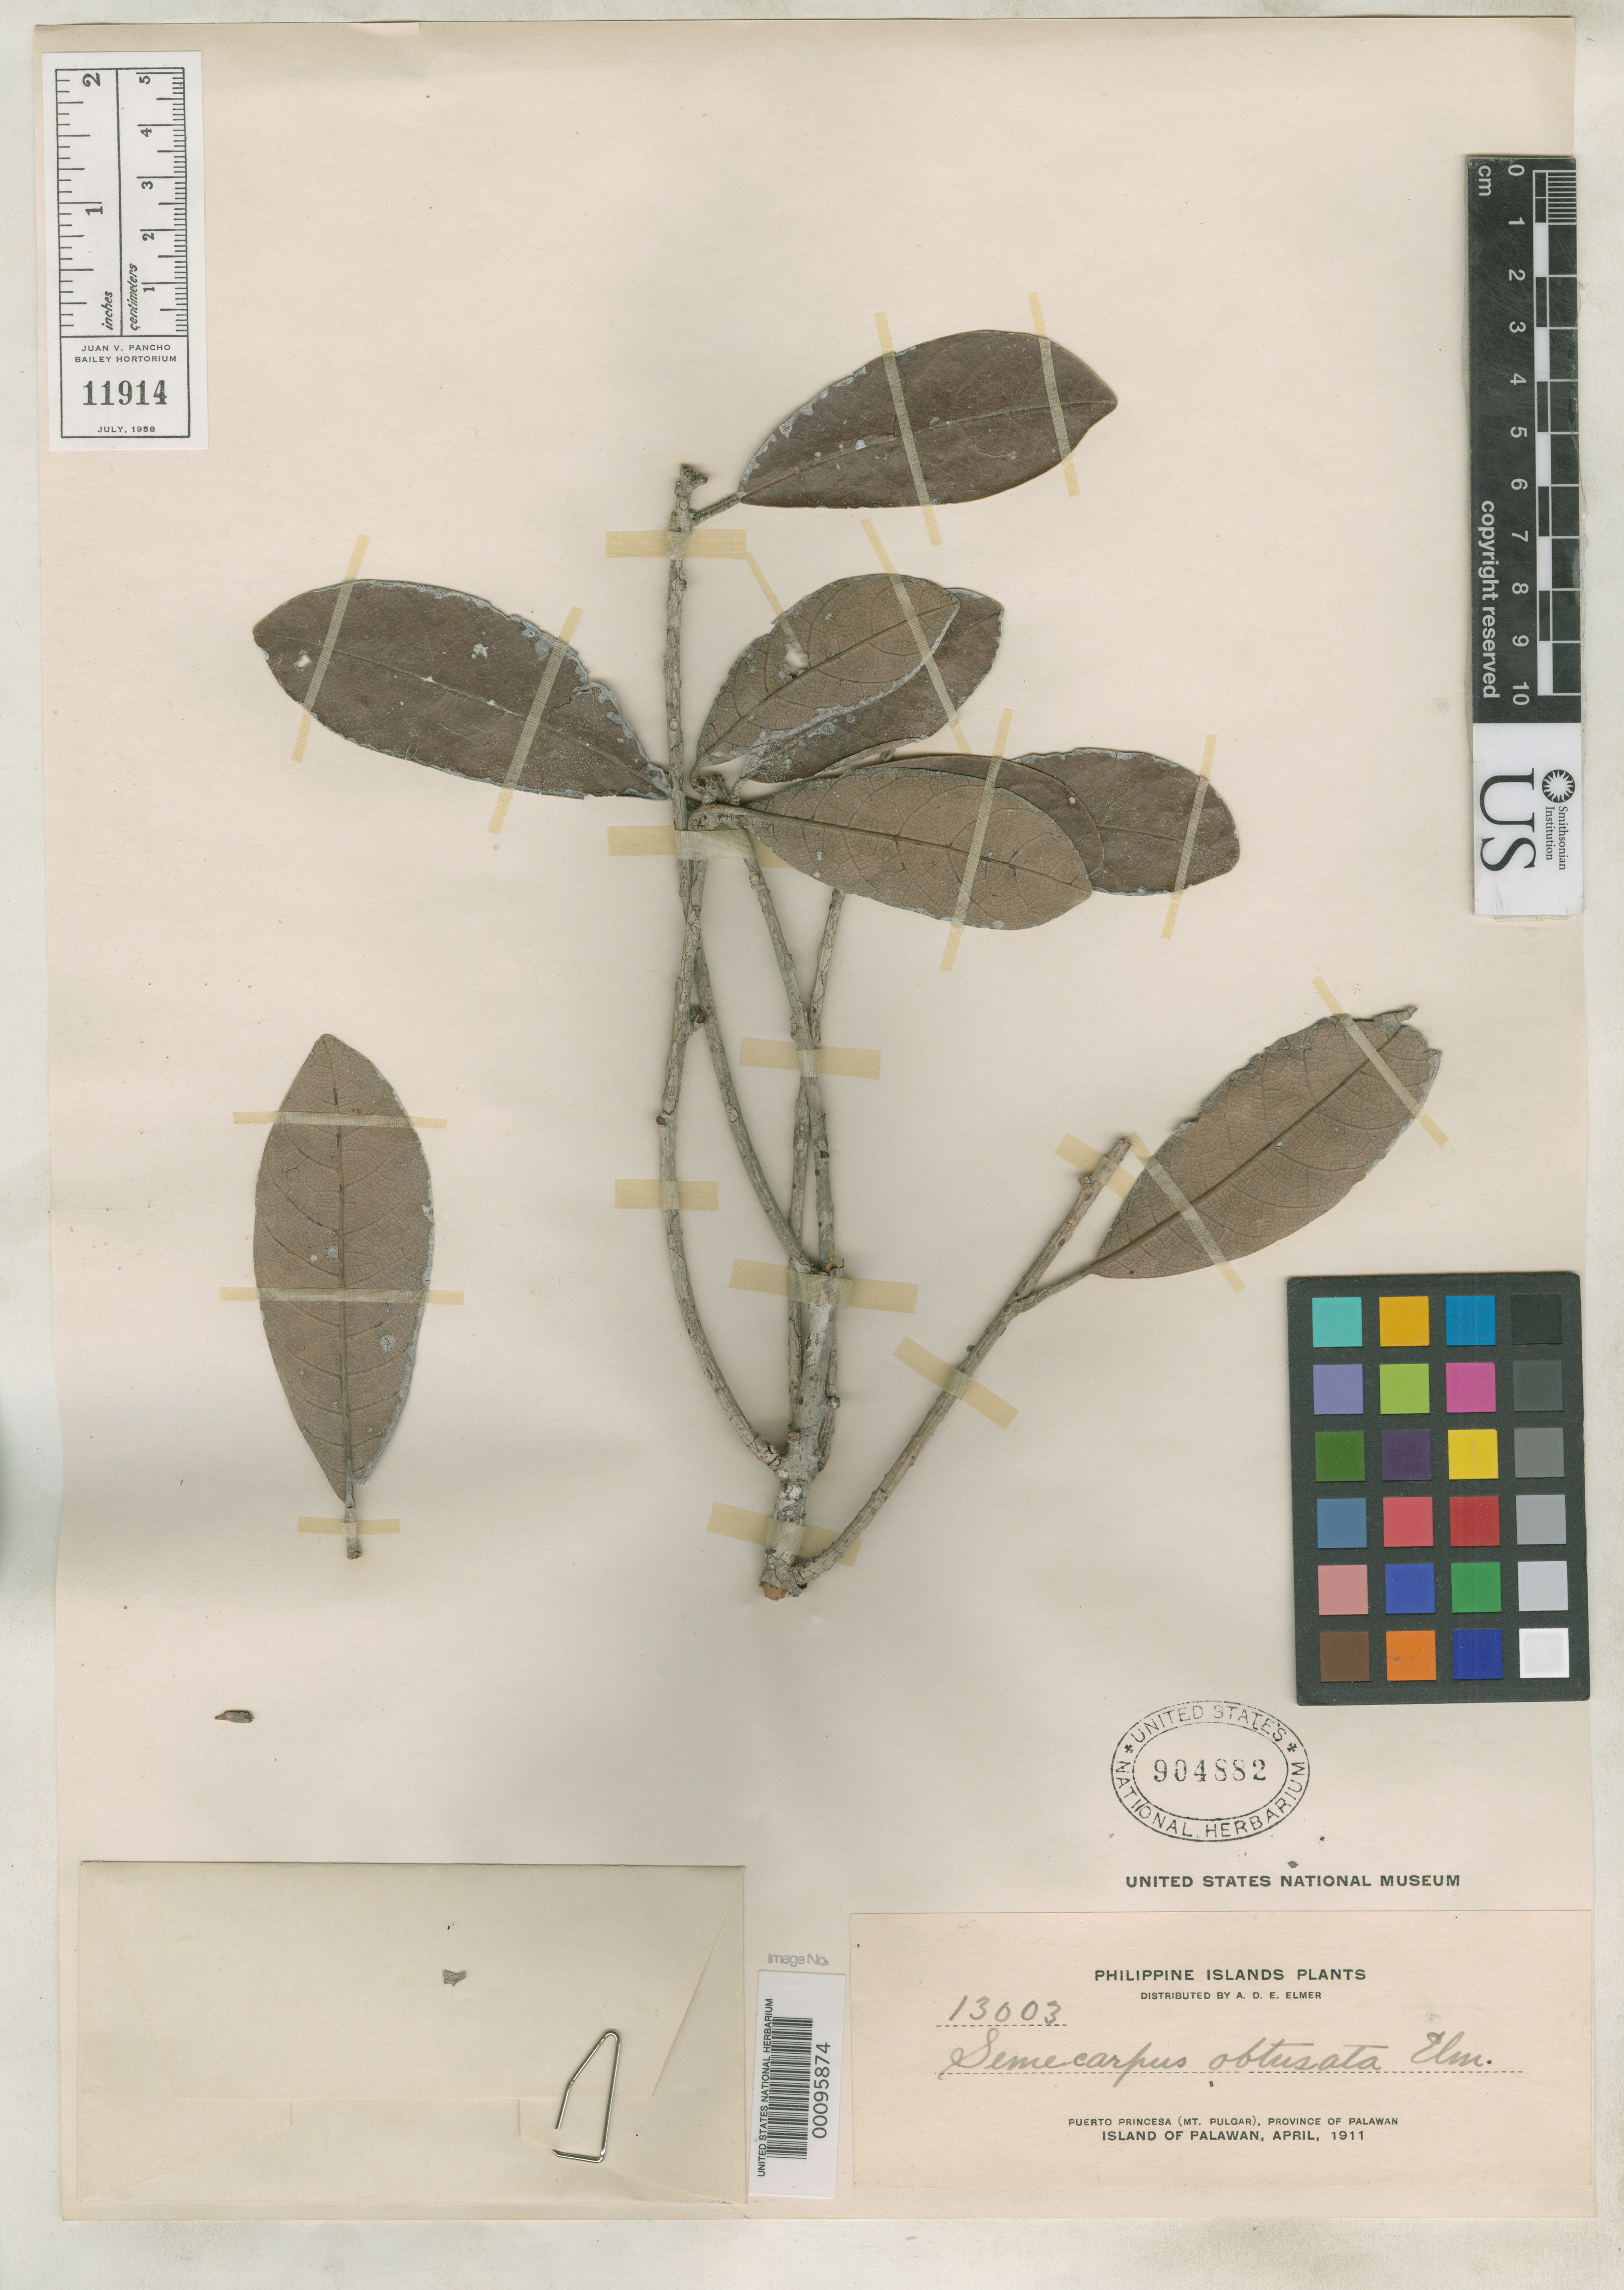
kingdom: Plantae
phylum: Tracheophyta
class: Magnoliopsida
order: Sapindales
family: Anacardiaceae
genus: Semecarpus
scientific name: Semecarpus obtusatus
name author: Elmer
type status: Isotype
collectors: A. D. E. Elmer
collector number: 13003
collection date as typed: Apr 1911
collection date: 1911-04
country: Philippines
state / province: Mimaropa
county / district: Palawan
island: Palawan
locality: Puerto Princesa, Mt. Pulgar.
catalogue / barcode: US 904882